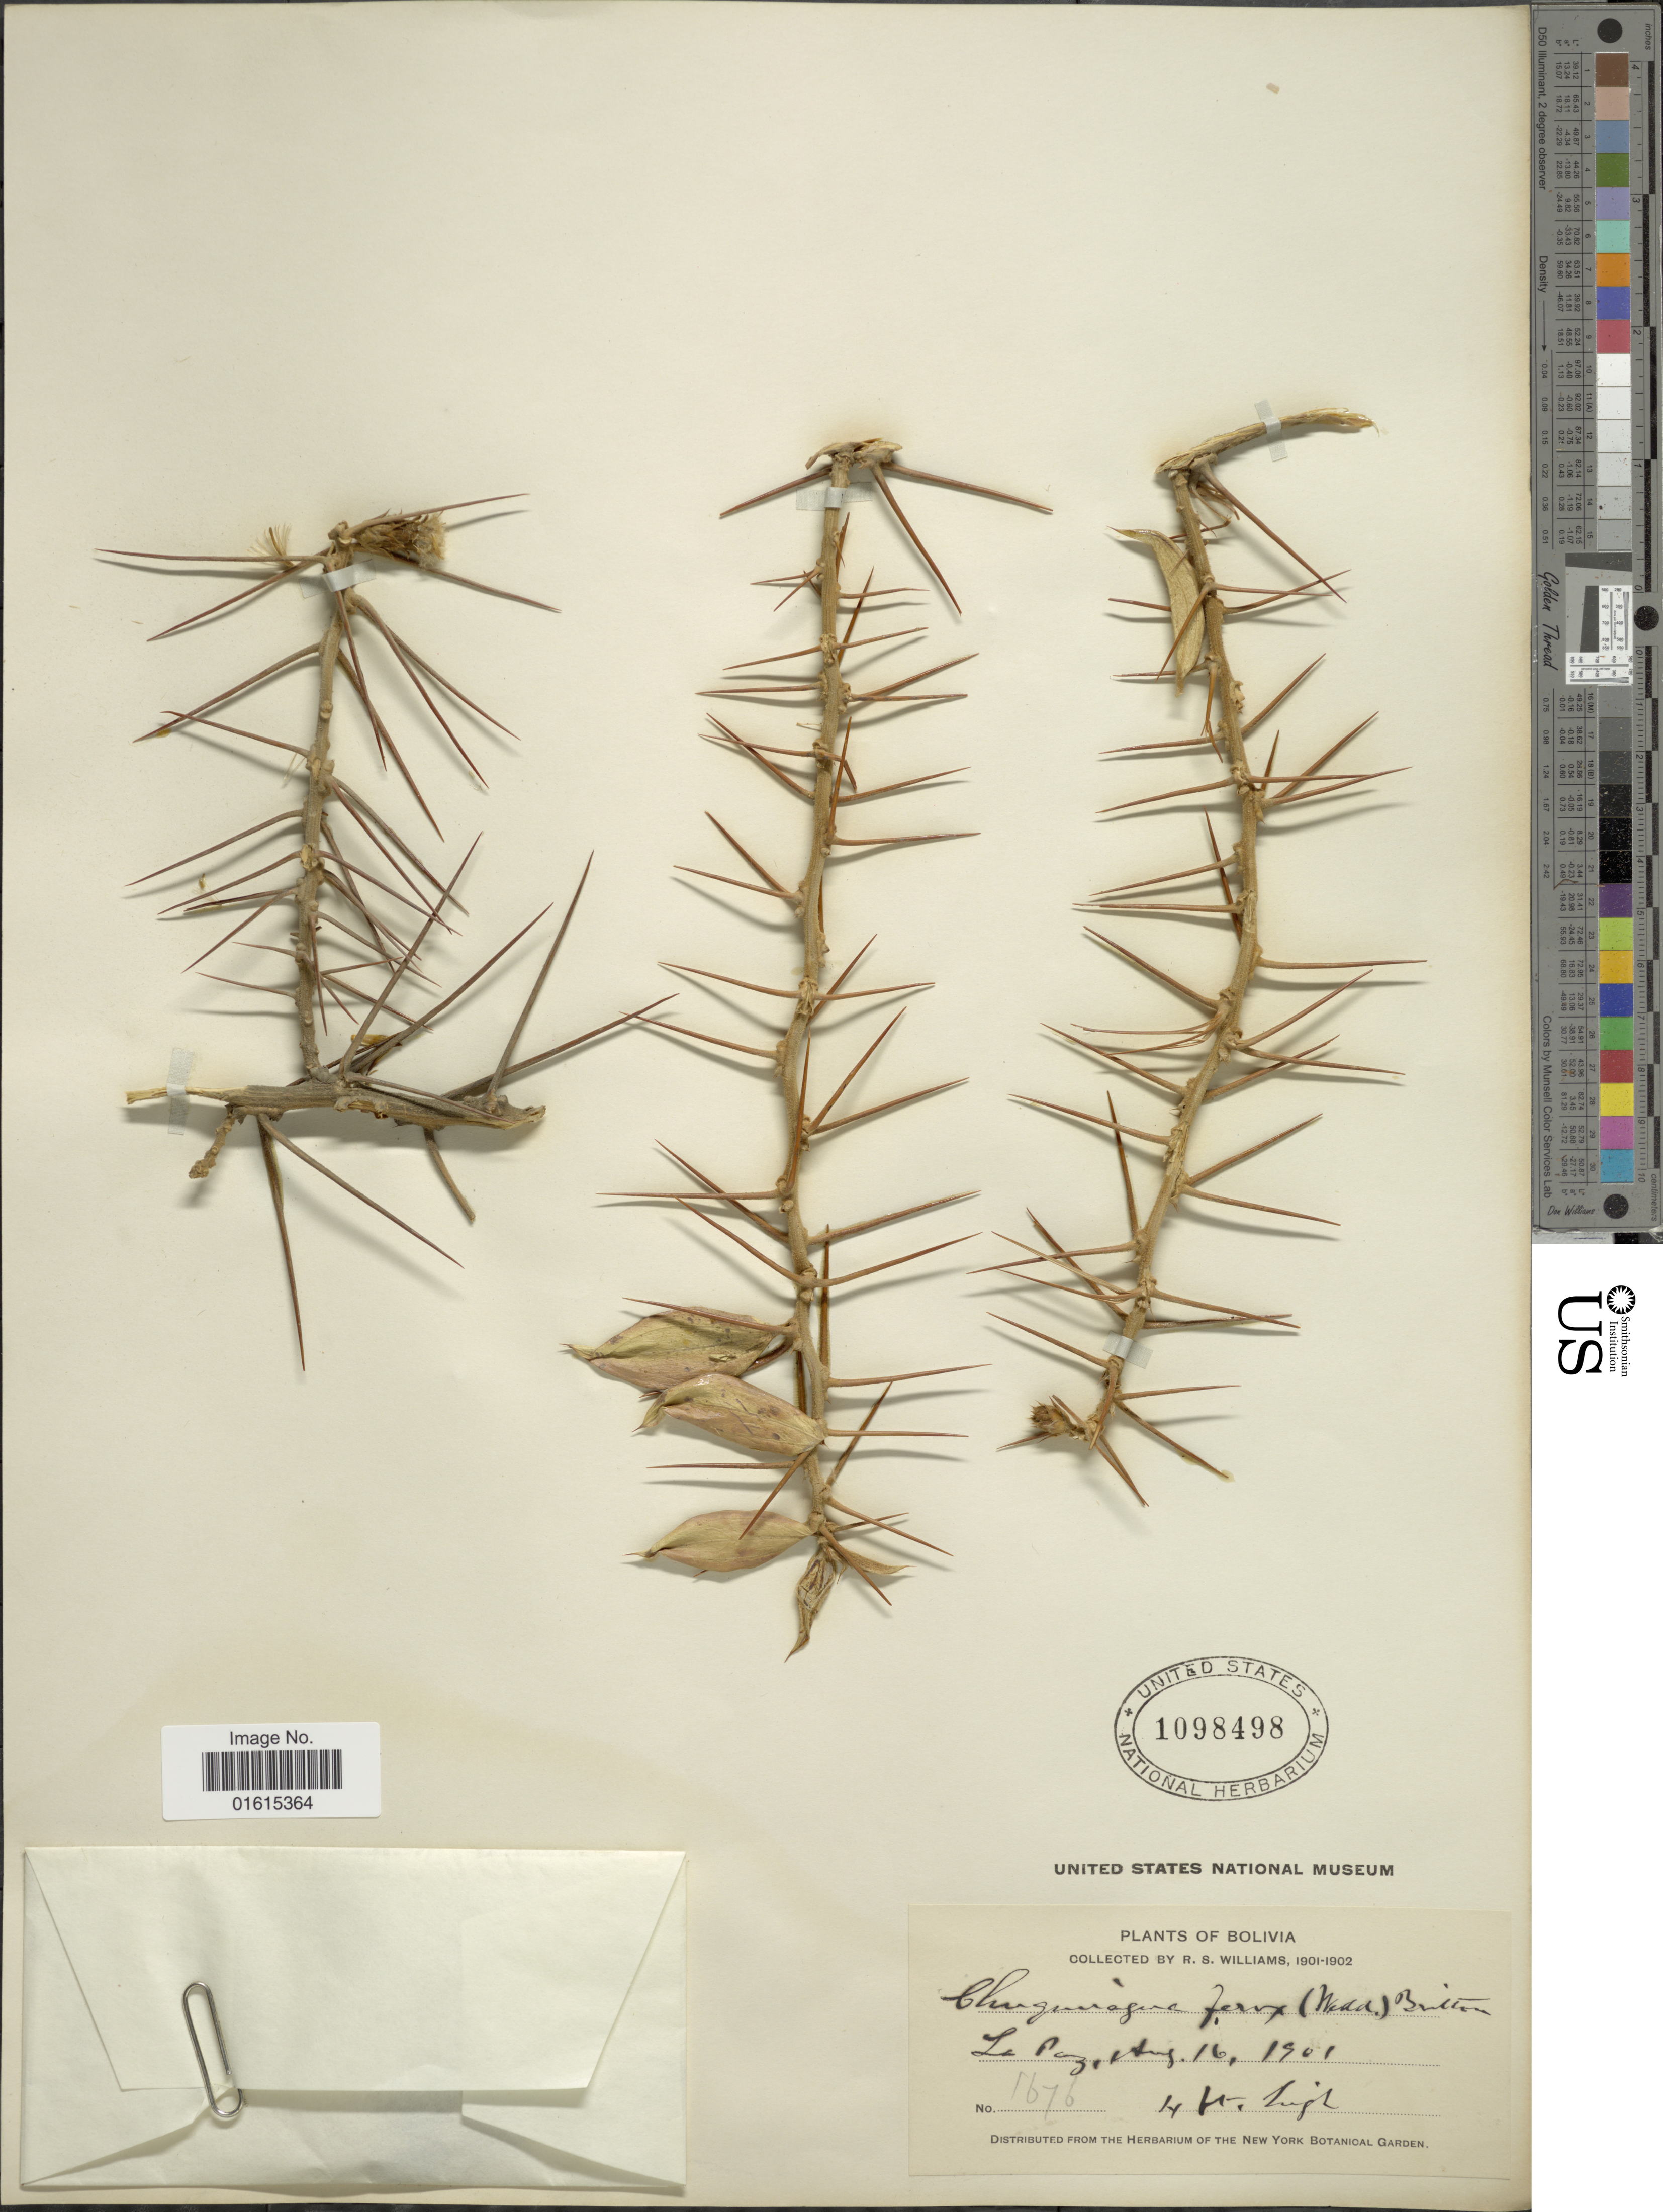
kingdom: Plantae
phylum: Tracheophyta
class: Magnoliopsida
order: Asterales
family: Asteraceae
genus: Dasyphyllum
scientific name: Dasyphyllum ferox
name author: (Wedd.) Cabrera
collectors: R. Wiliams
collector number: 1676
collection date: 1901-08-16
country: Bolivia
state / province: La Paz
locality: La Paz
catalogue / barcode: US 1098498